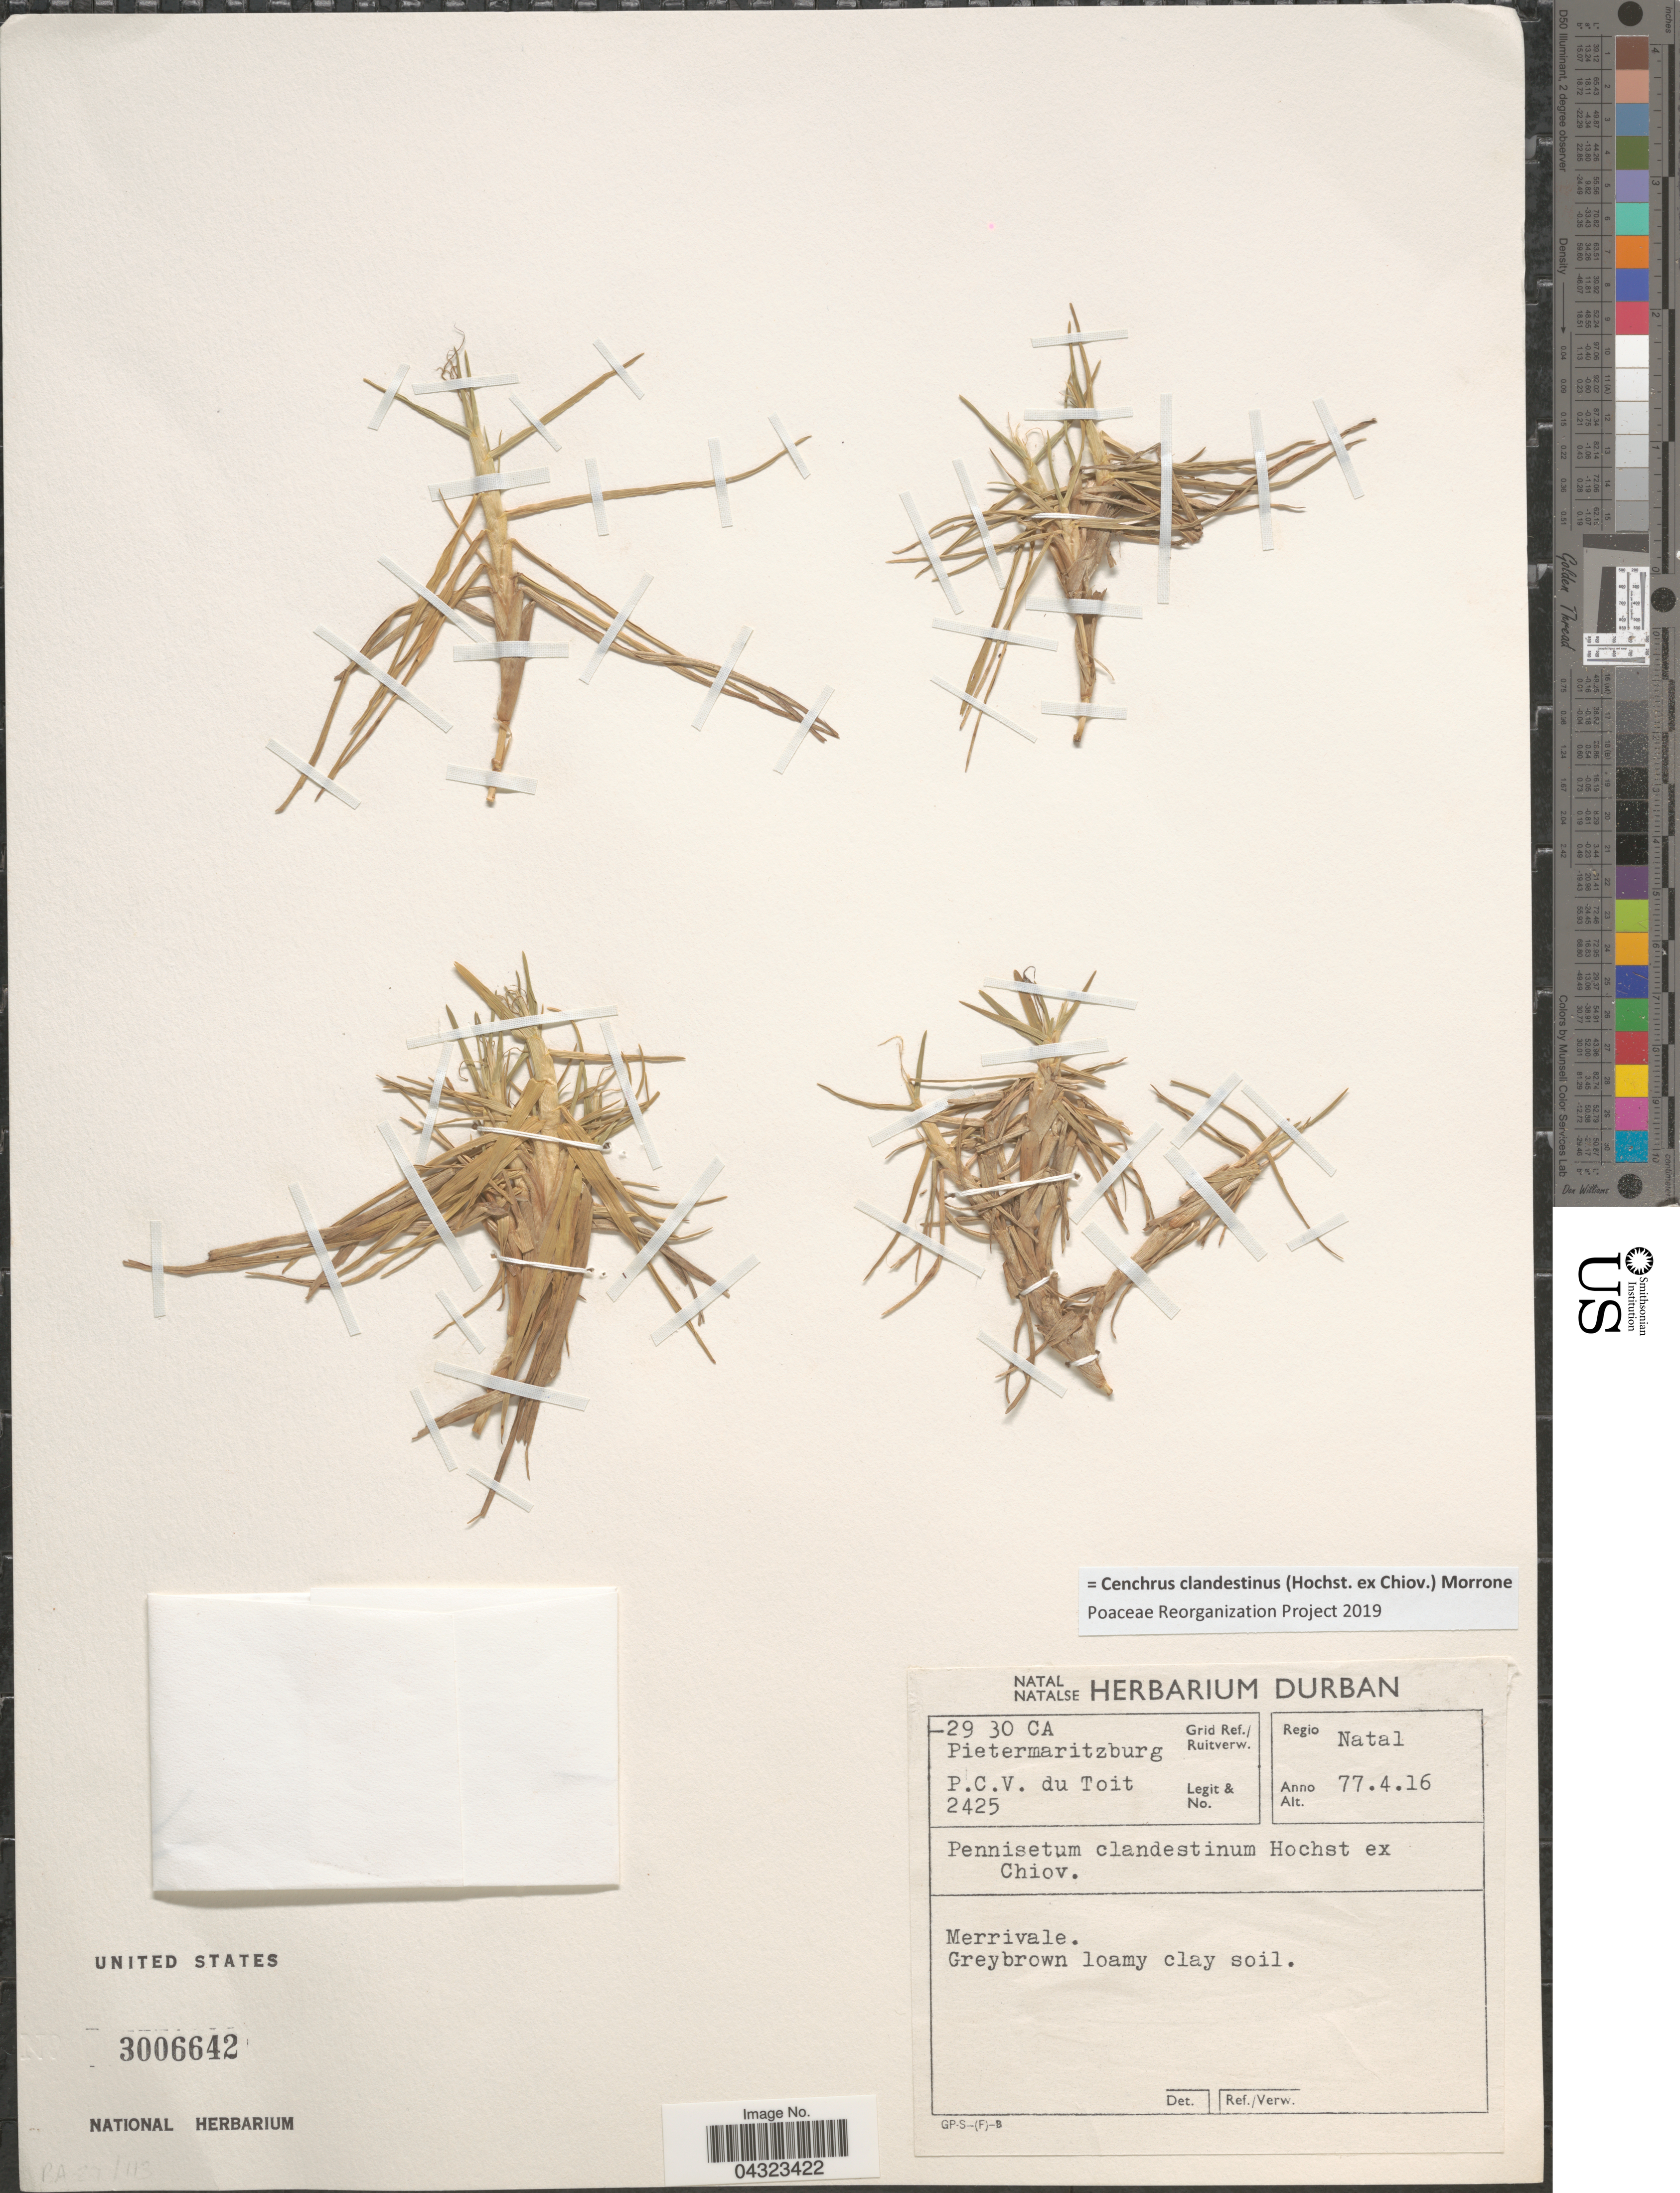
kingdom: Plantae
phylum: Tracheophyta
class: Liliopsida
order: Poales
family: Poaceae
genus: Cenchrus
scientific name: Cenchrus clandestinus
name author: (Hochst. & Chiov.) Morrone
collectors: P. Du Toit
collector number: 2425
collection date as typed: Transcribed d/m/y: 16/4/77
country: South Africa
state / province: KwaZulu-Natal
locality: Grid Ref./Ruitverw. 29 30 CA Pietermaritzburg. Regio Natal. Merrivale.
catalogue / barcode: US 3006642